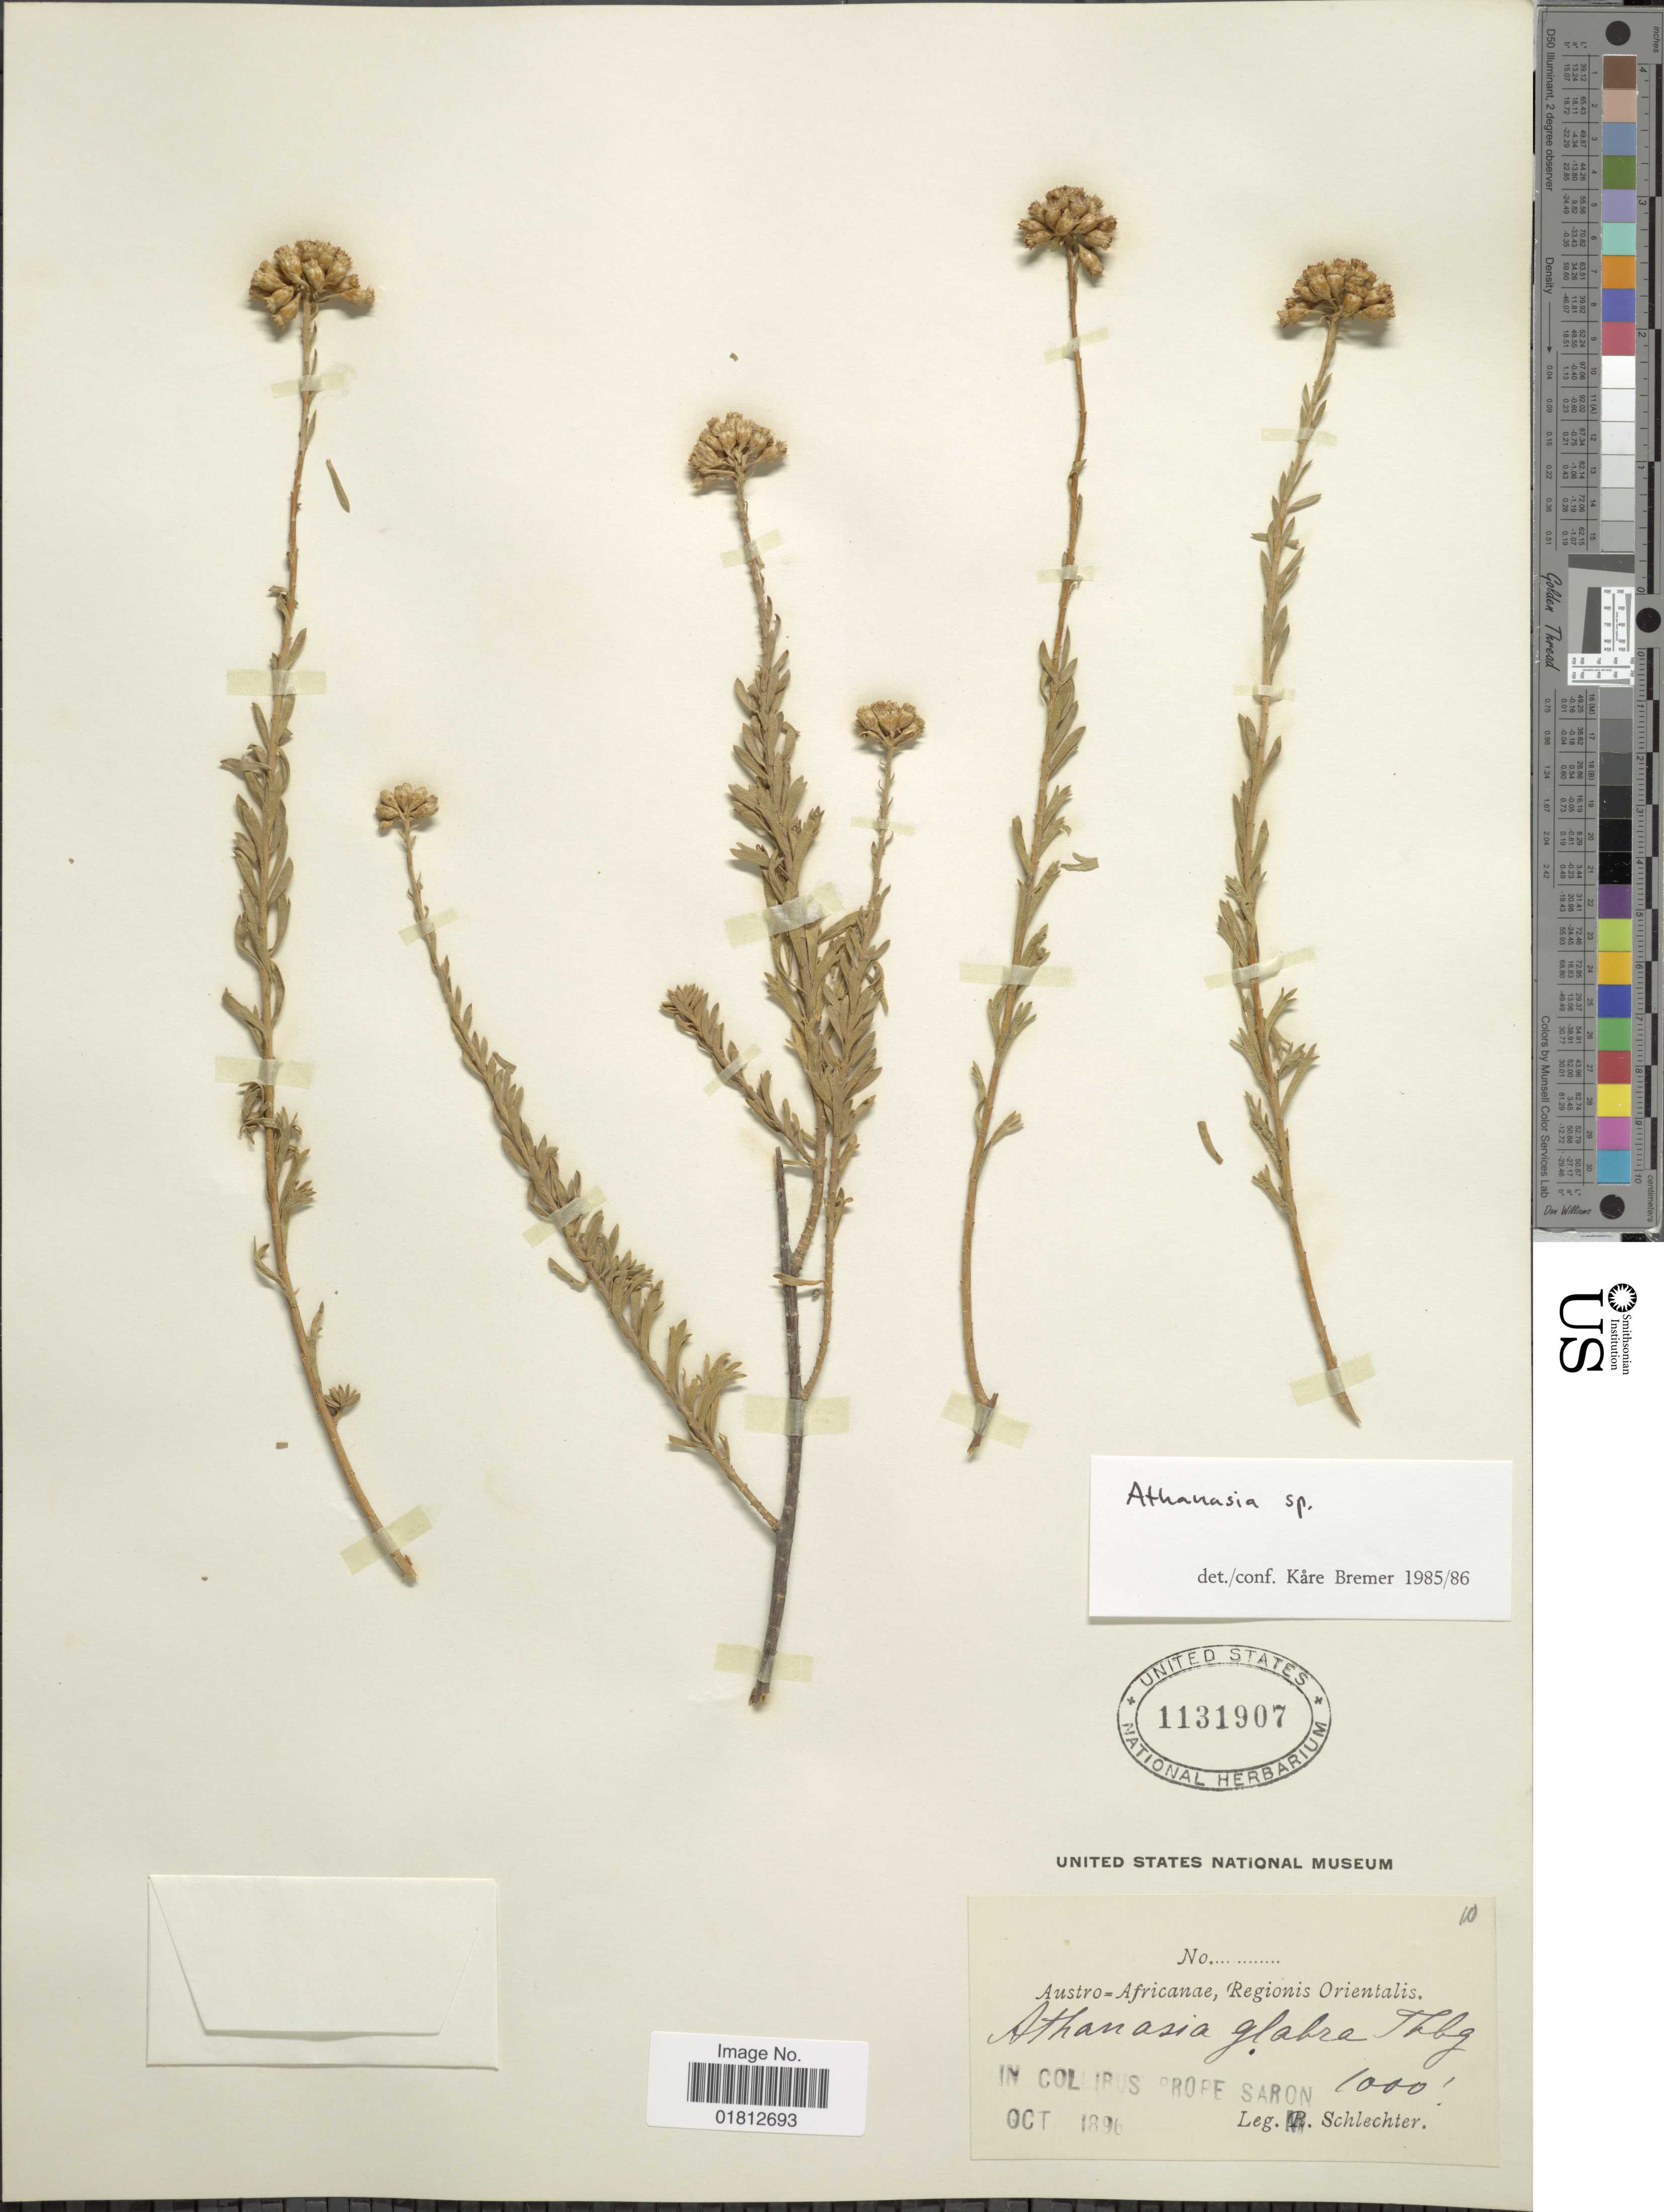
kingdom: Plantae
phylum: Tracheophyta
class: Magnoliopsida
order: Asterales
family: Asteraceae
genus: Athanasia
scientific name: Athanasia sp.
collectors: Schlechter, --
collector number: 10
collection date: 1896-10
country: South Africa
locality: Austro-Africanae, prope Saron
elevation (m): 305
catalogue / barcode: US 1131907